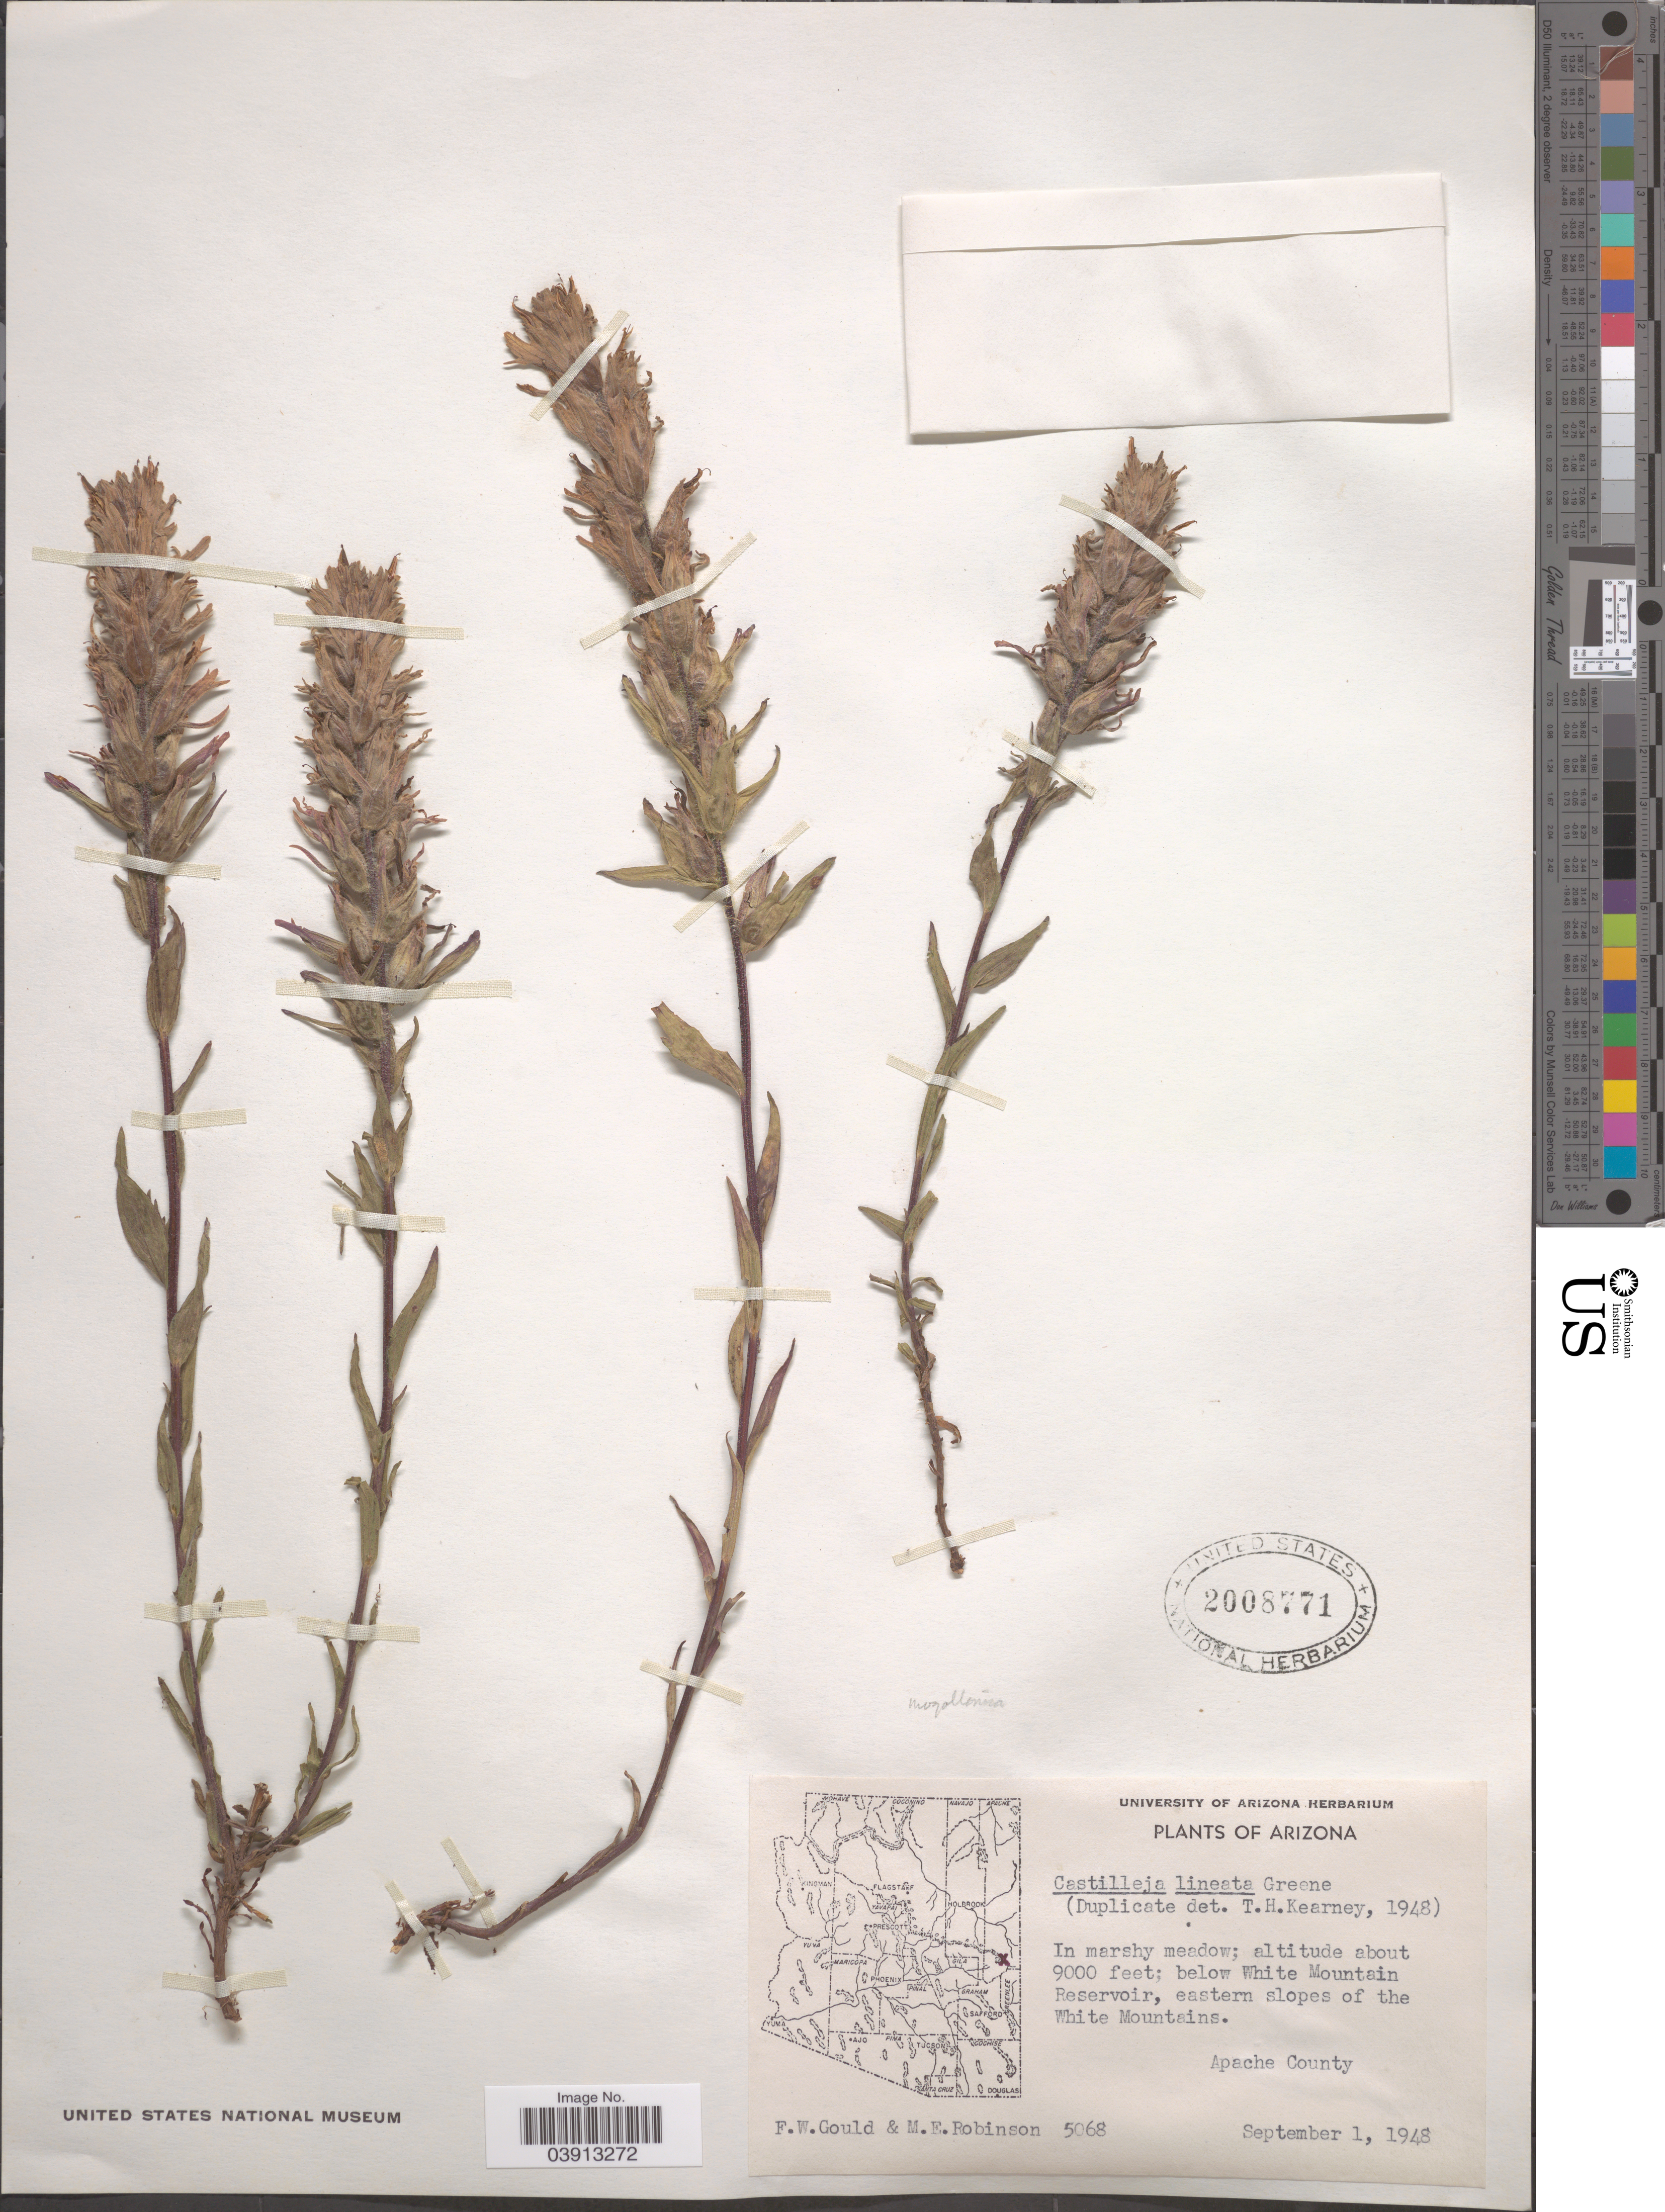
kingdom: Plantae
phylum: Tracheophyta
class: Magnoliopsida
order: Lamiales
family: Orobanchaceae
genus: Castilleja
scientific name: Castilleja mogollonica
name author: Pennell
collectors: F. W. Gould & M. E. Robinson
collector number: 5068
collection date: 1948-09-01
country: United States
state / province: Arizona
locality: Below White Mountain Reservoir, eastern slopes of the White Mountains. Apache County.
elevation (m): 2743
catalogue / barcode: US 2008771